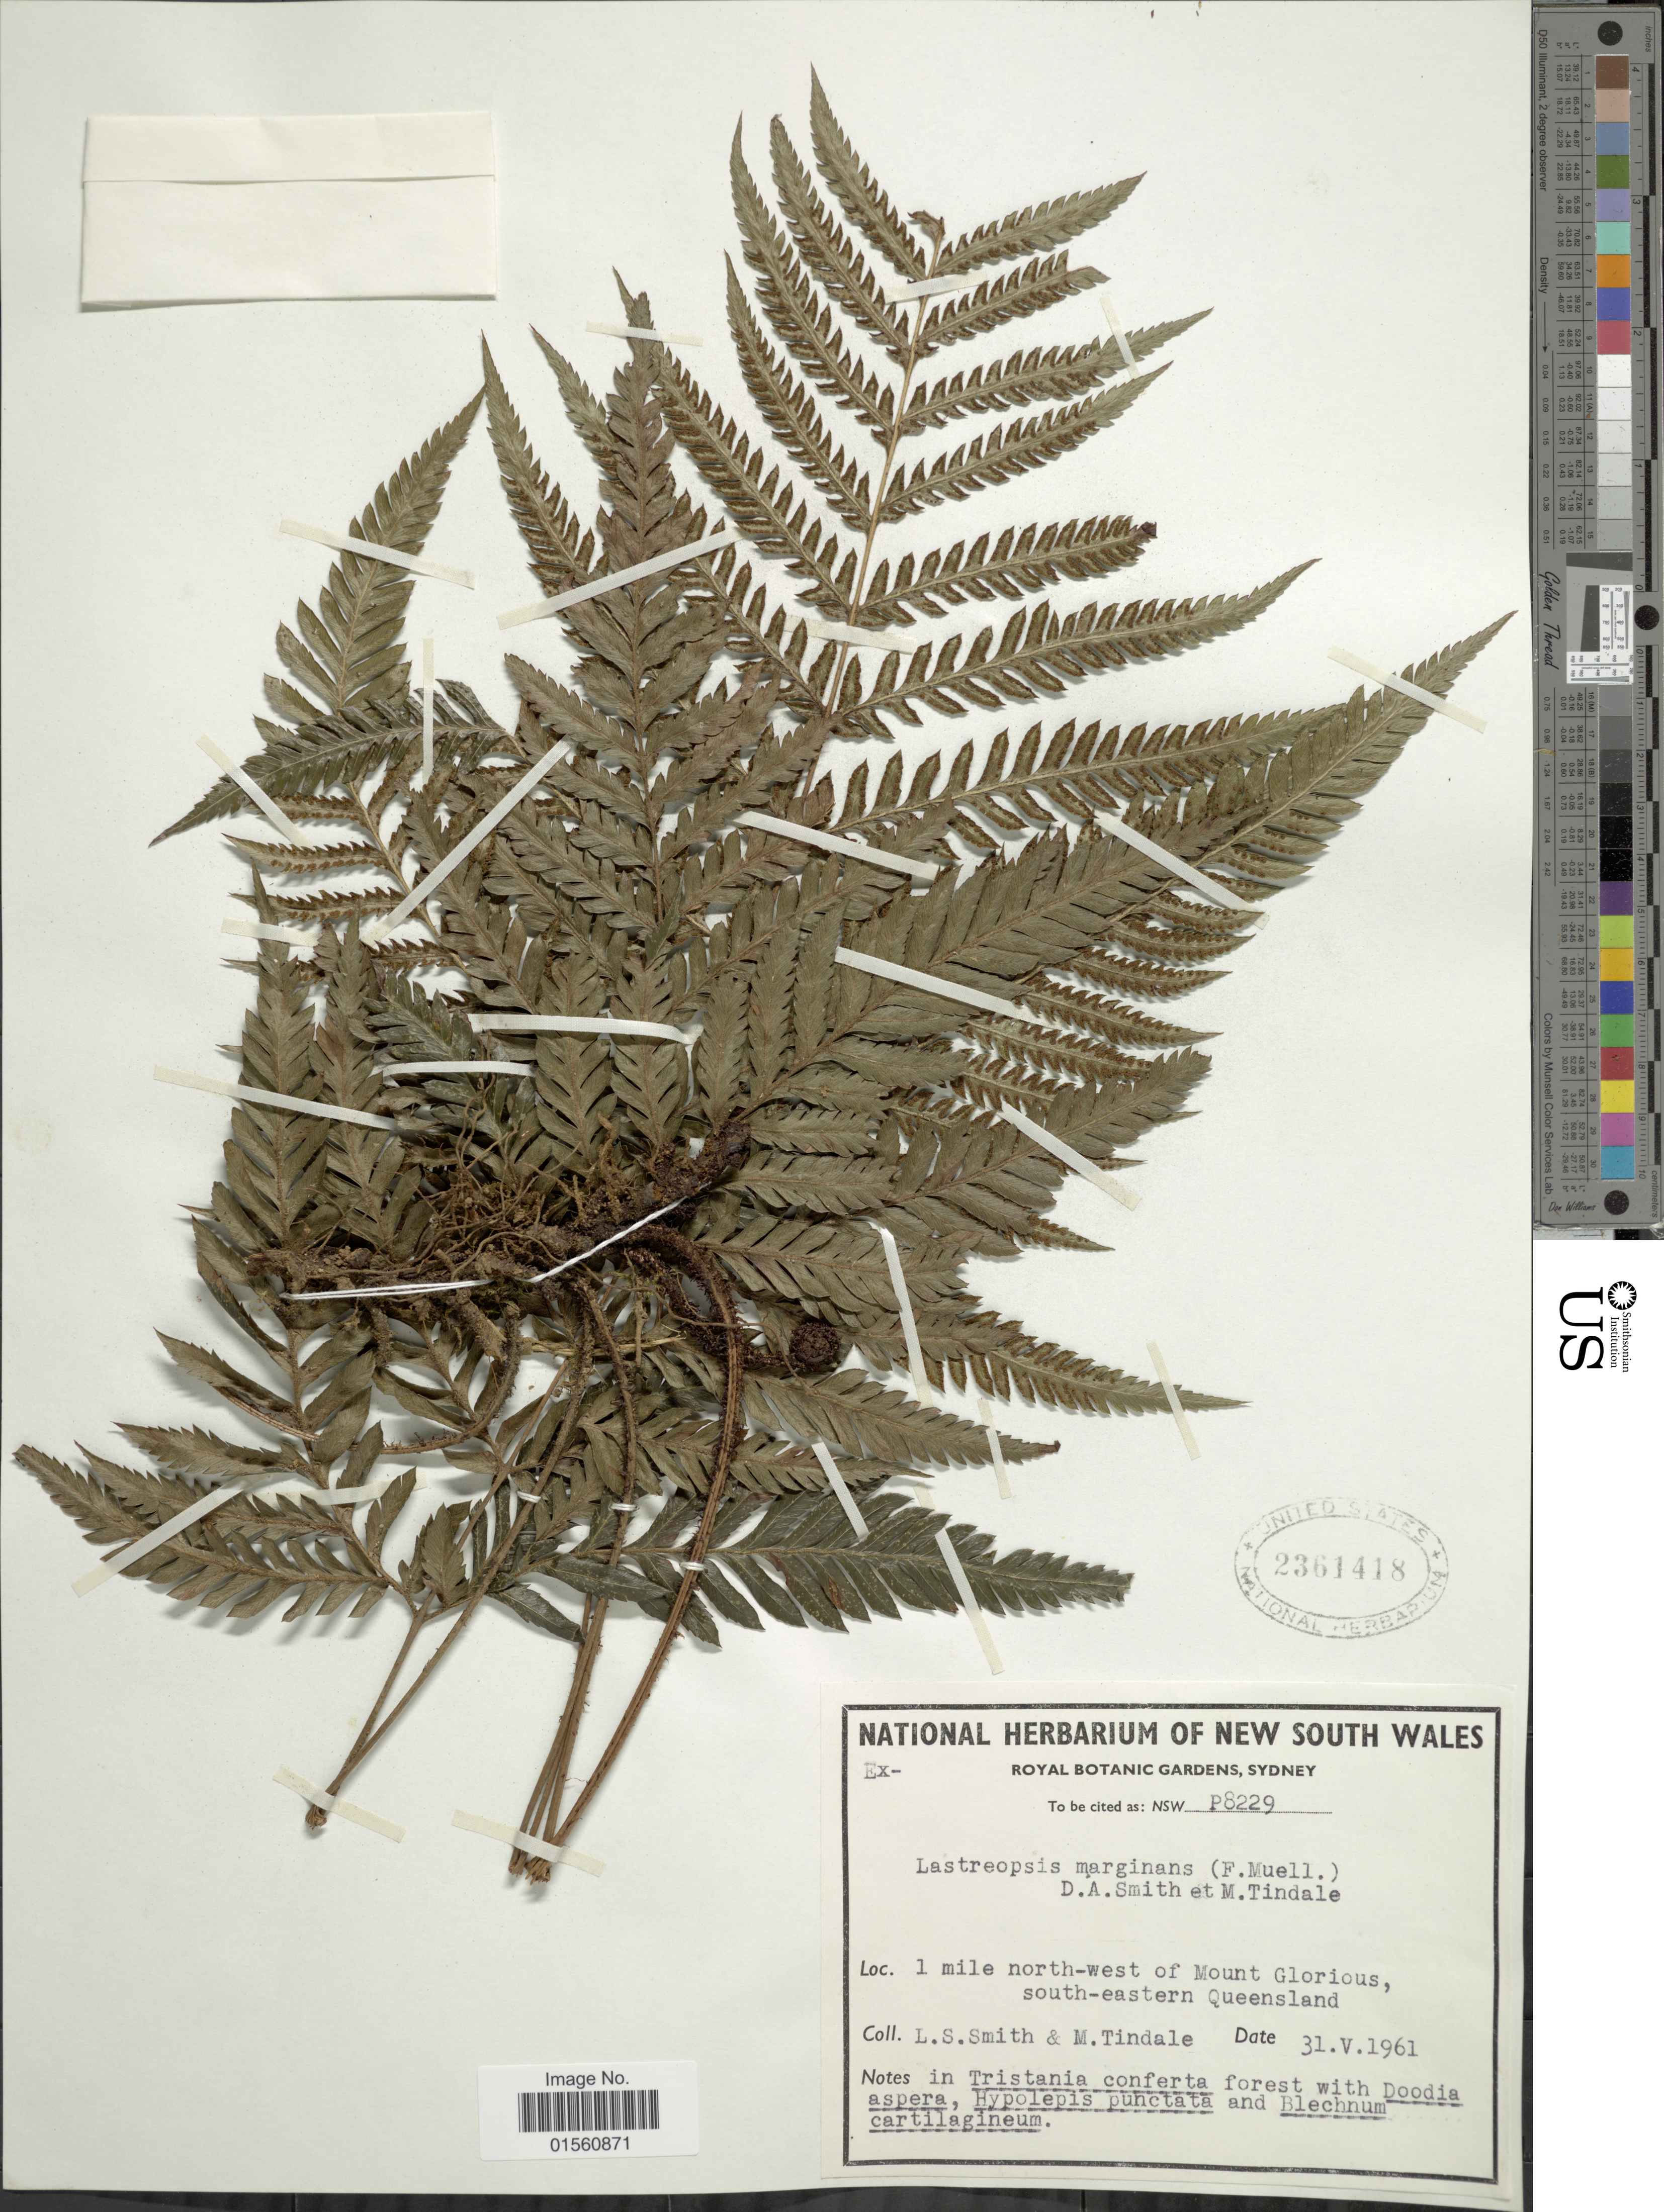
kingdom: Plantae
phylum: Tracheophyta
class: Polypodiopsida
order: Polypodiales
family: Dryopteridaceae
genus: Lastreopsis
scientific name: Lastreopsis marginans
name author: (F. Muell.) D.A. Sm. & Tindale ex Tindale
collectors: L. Smith & M. D. Tindale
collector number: P8229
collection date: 1961-05-31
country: Australia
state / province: Queensland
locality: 1 mile north-west of Mount Glorious, south-eastern Queensland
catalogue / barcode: US 2361418